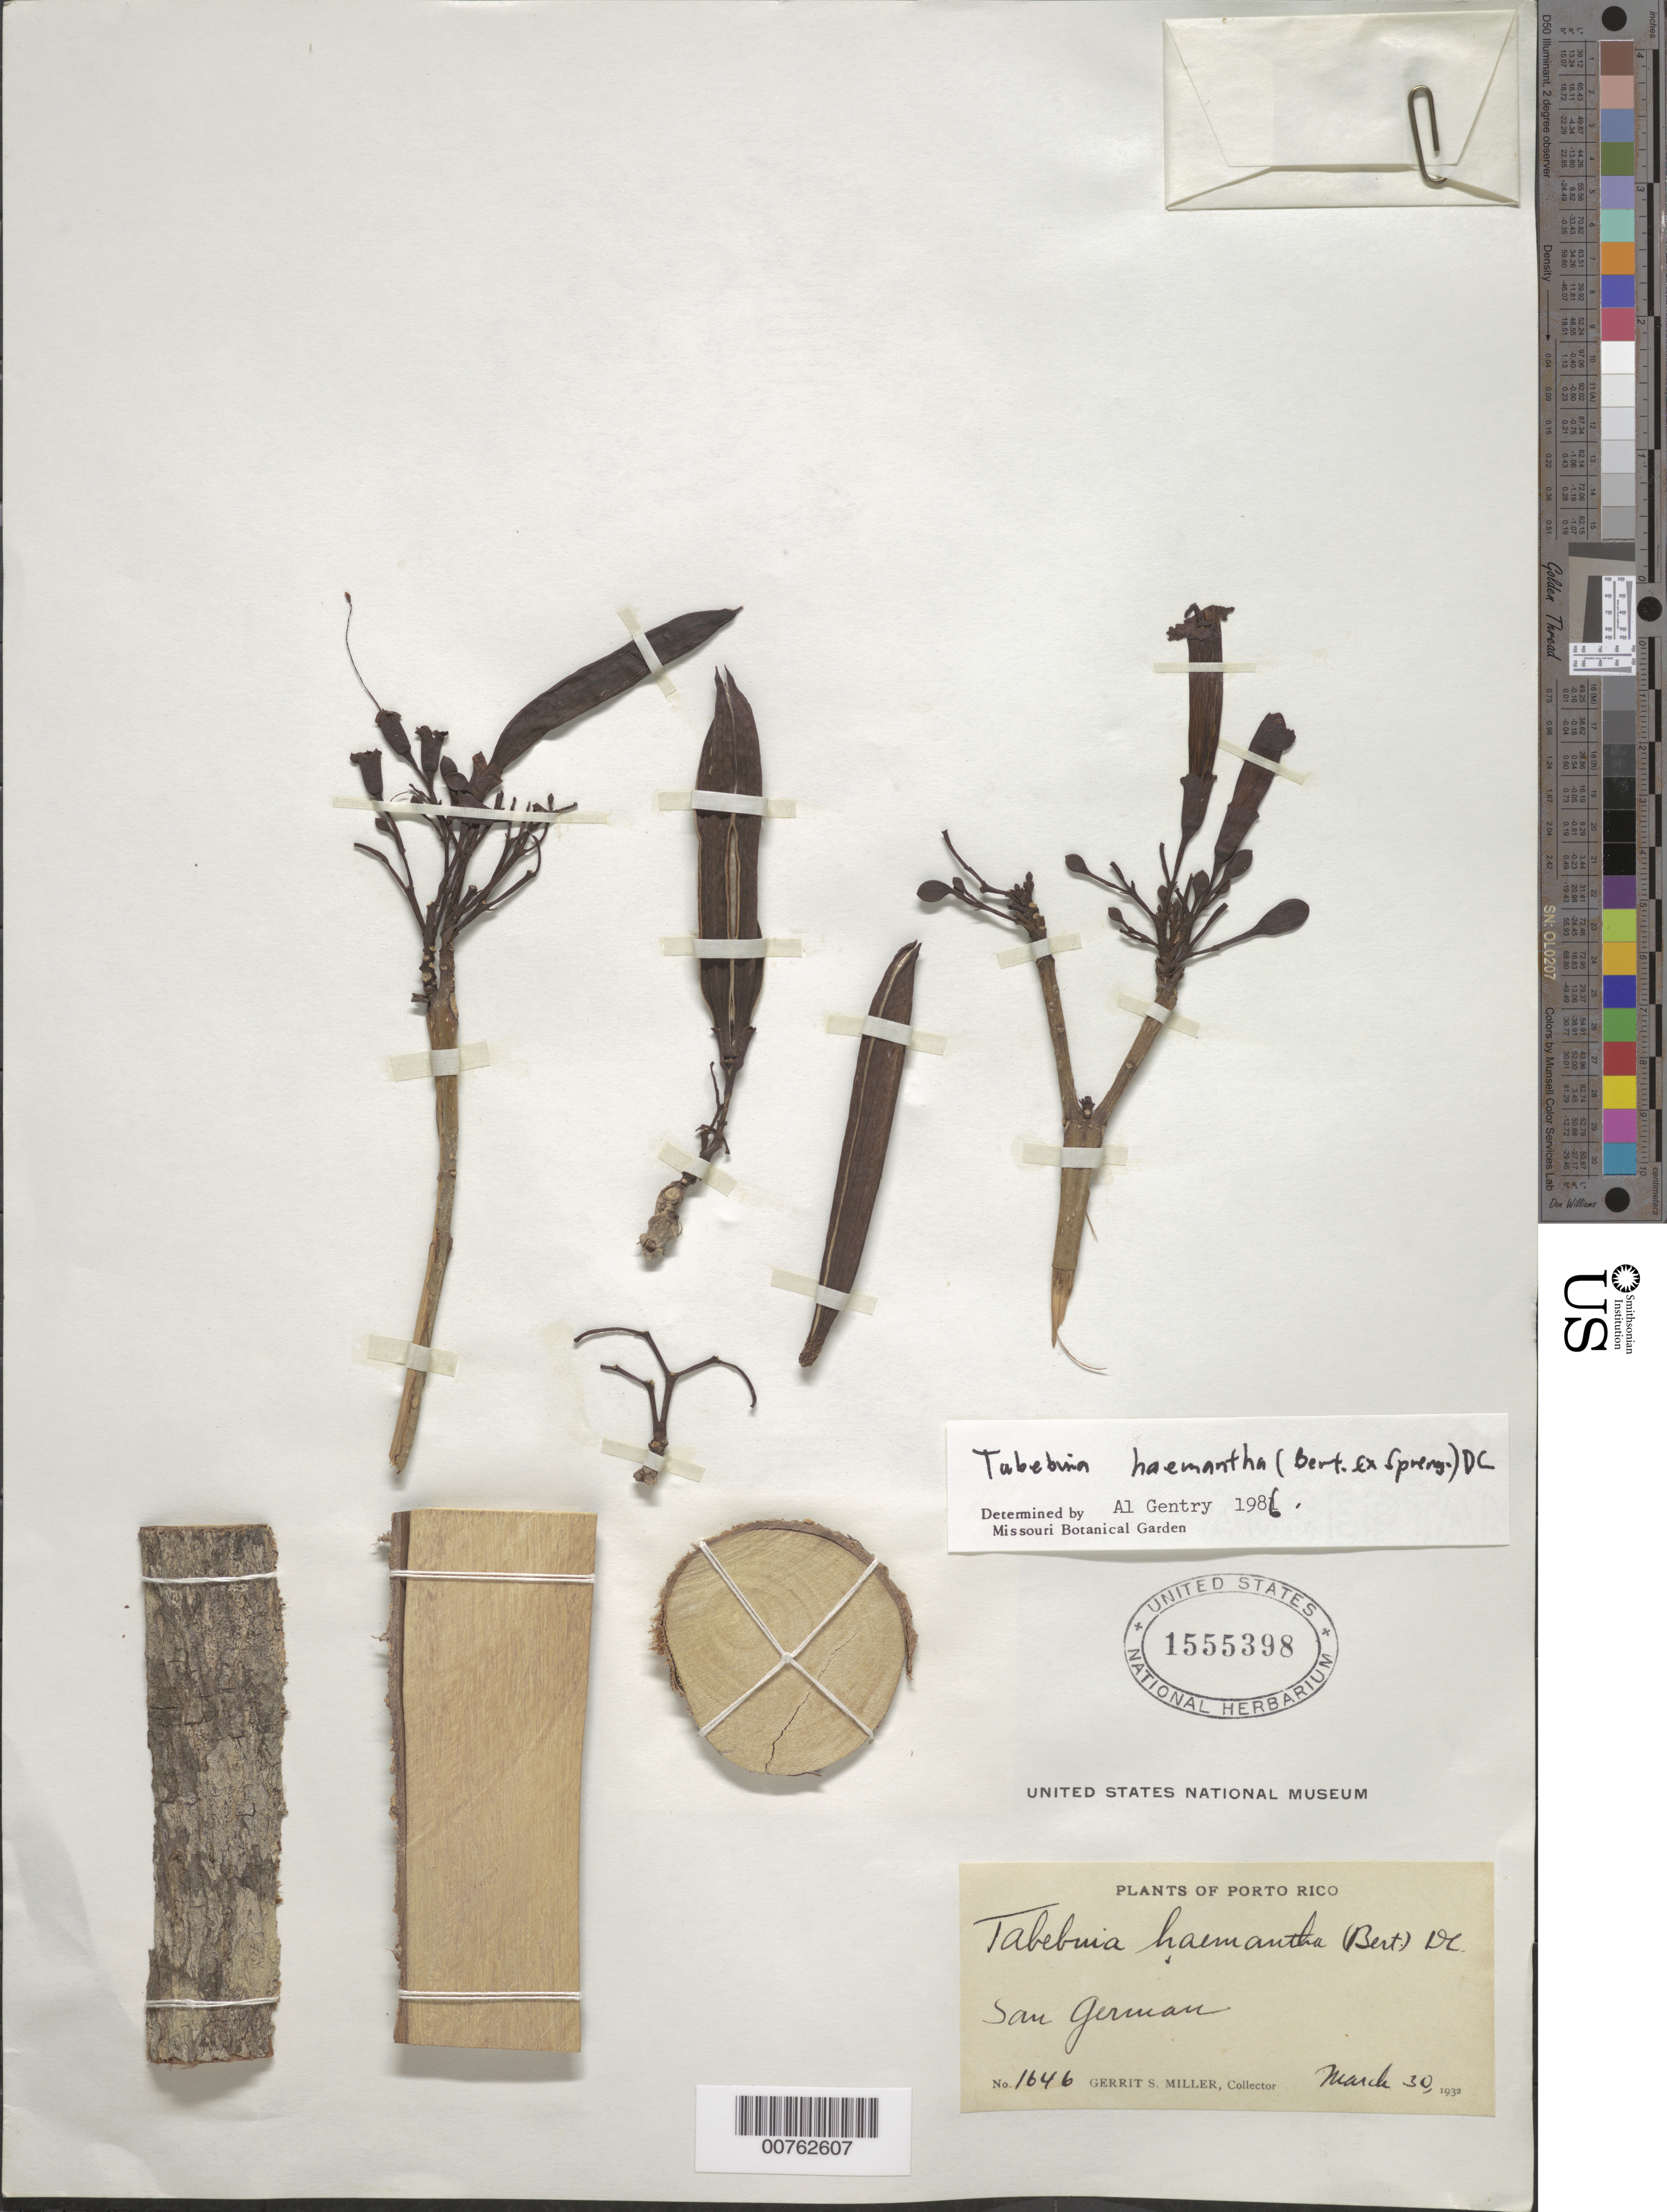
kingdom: Plantae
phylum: Tracheophyta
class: Magnoliopsida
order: Lamiales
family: Bignoniaceae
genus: Tabebuia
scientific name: Tabebuia haemantha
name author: (Bertero ex Spreng.) DC.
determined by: Gentry, A. H.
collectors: G. S. Miller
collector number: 1646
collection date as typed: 30 Mar 1932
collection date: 1932-03-30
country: Puerto Rico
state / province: San Germán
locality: San German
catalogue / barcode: US 1555398